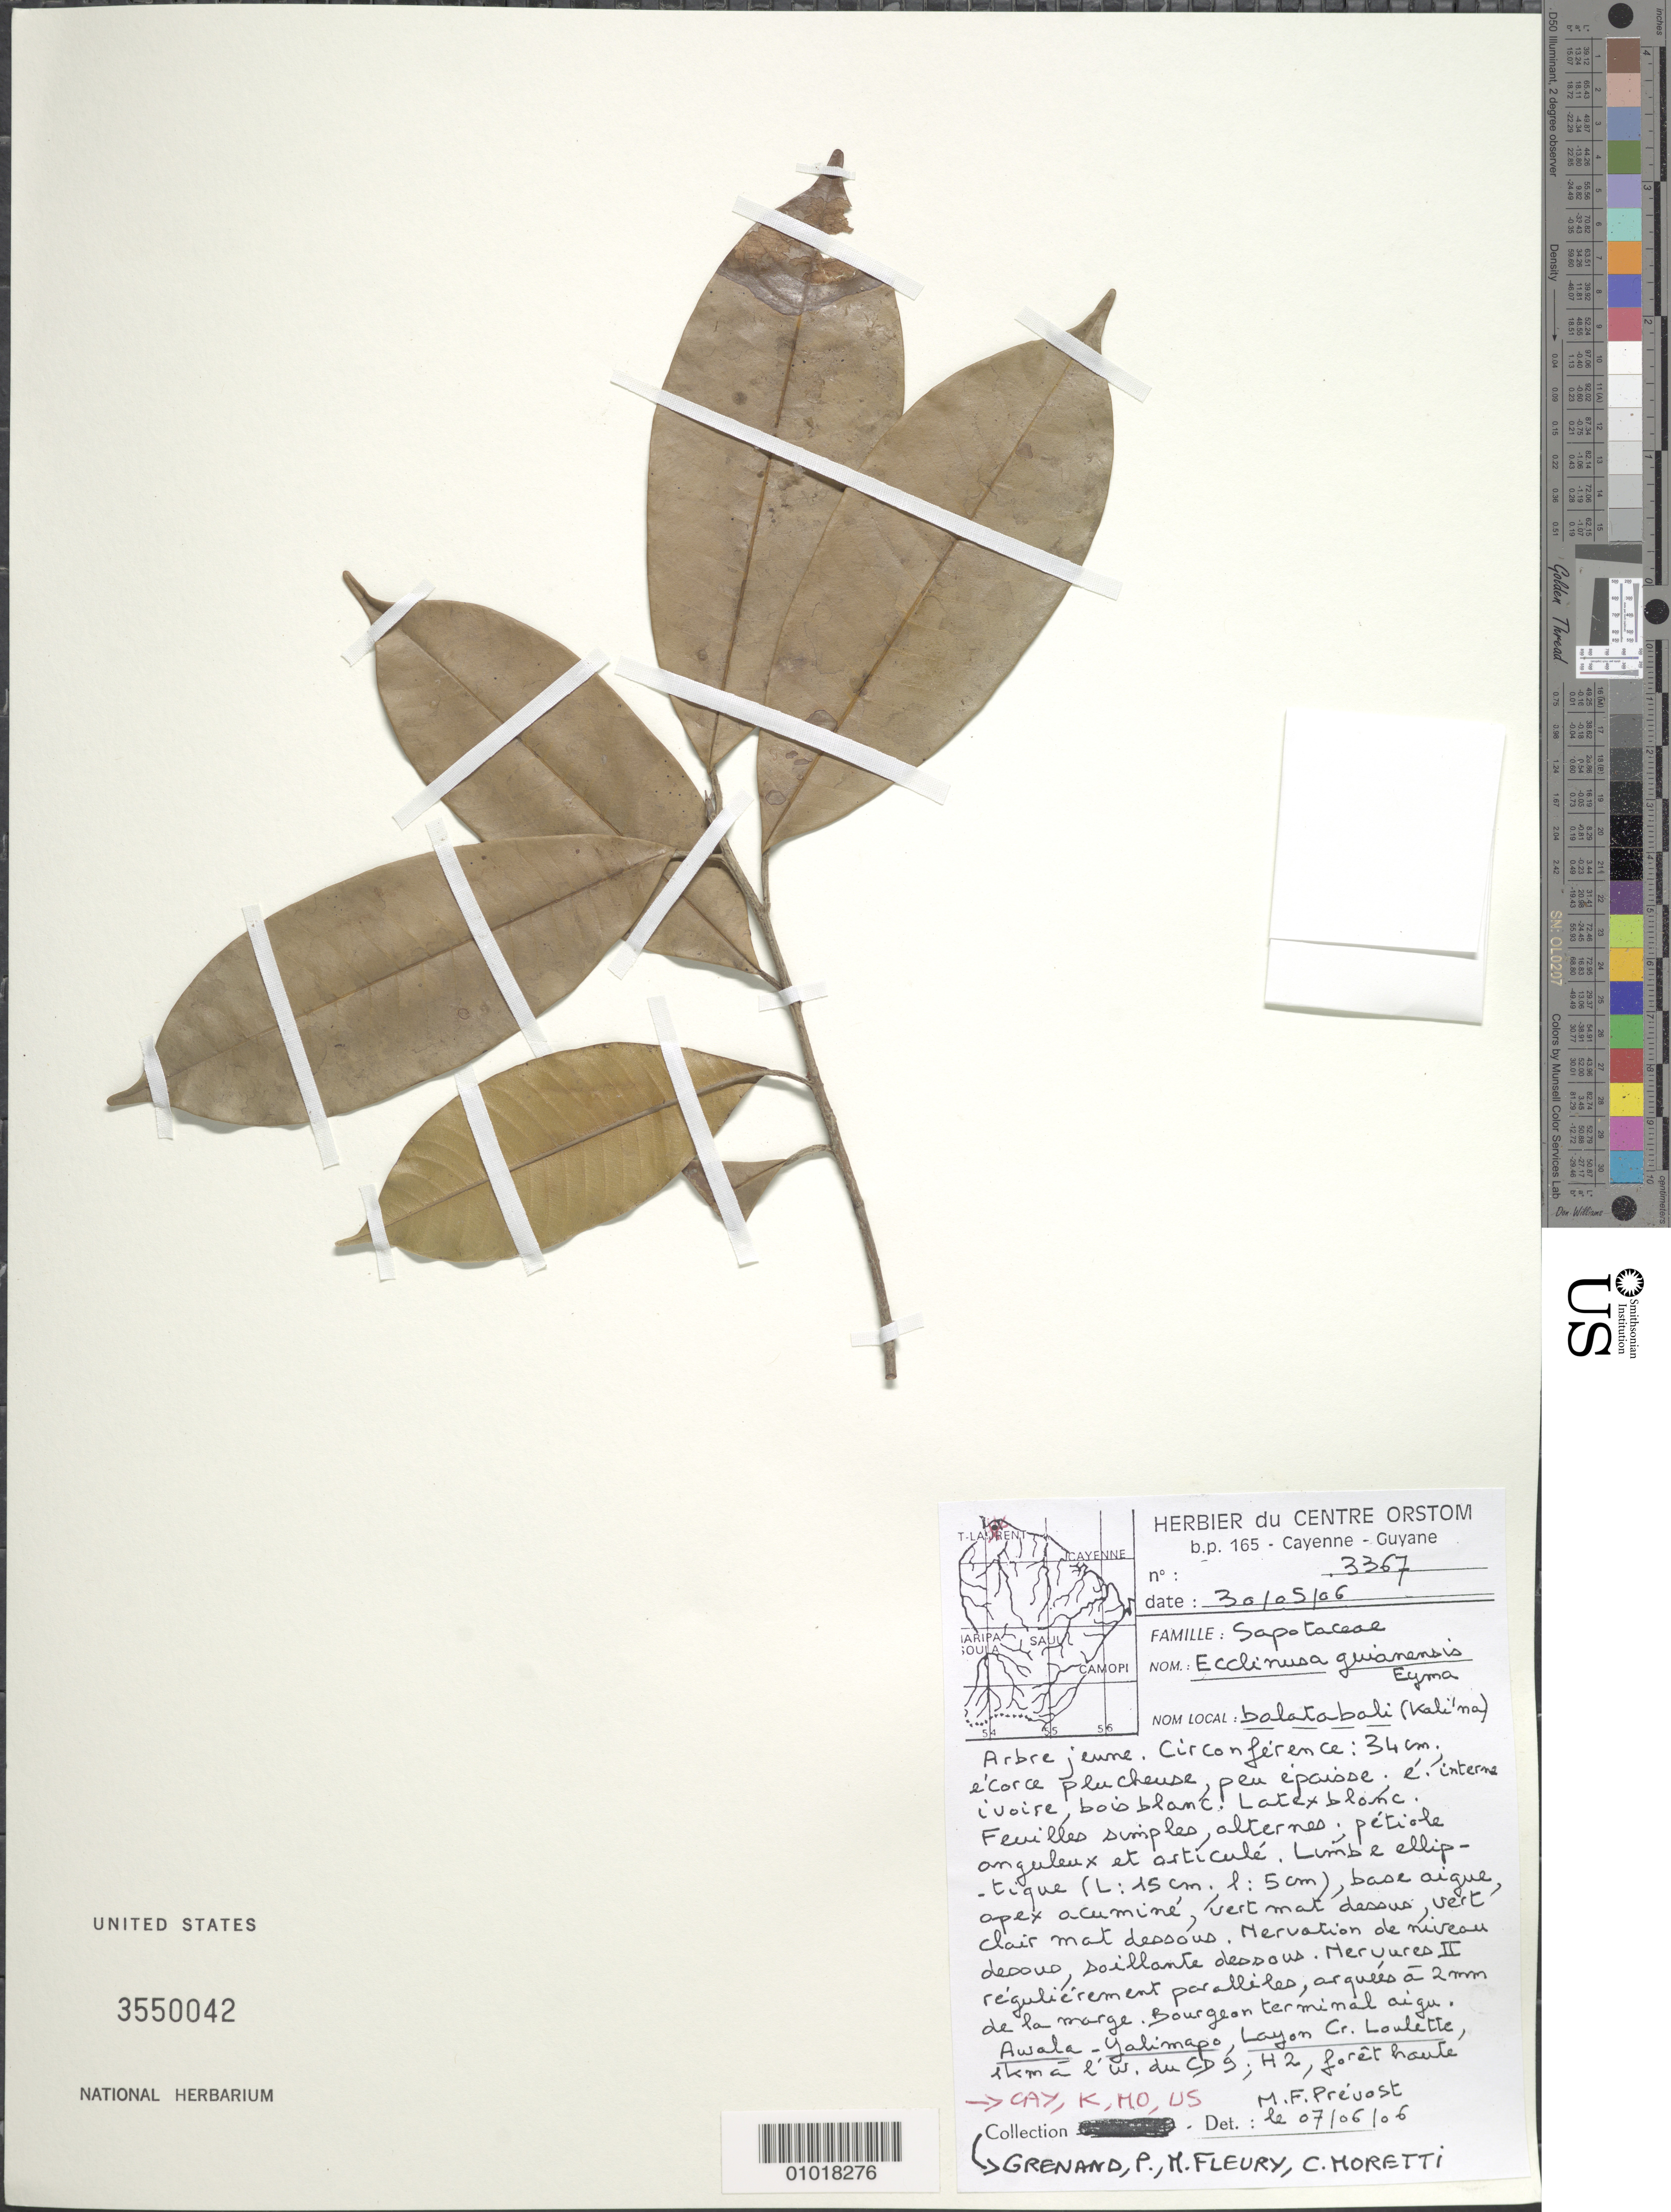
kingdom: Plantae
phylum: Tracheophyta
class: Magnoliopsida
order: Ericales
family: Sapotaceae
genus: Ecclinusa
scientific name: Ecclinusa guianensis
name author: Eyma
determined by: Prévost, M.-F.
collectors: P. Grenand, M. Fleury & C. Moretti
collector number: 3367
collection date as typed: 30-May-06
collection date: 2006-05-30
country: French Guiana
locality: Awala - Yalimapo, Layon Cr. Loulette; 1km a W du DC9; H2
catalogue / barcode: US 3550042